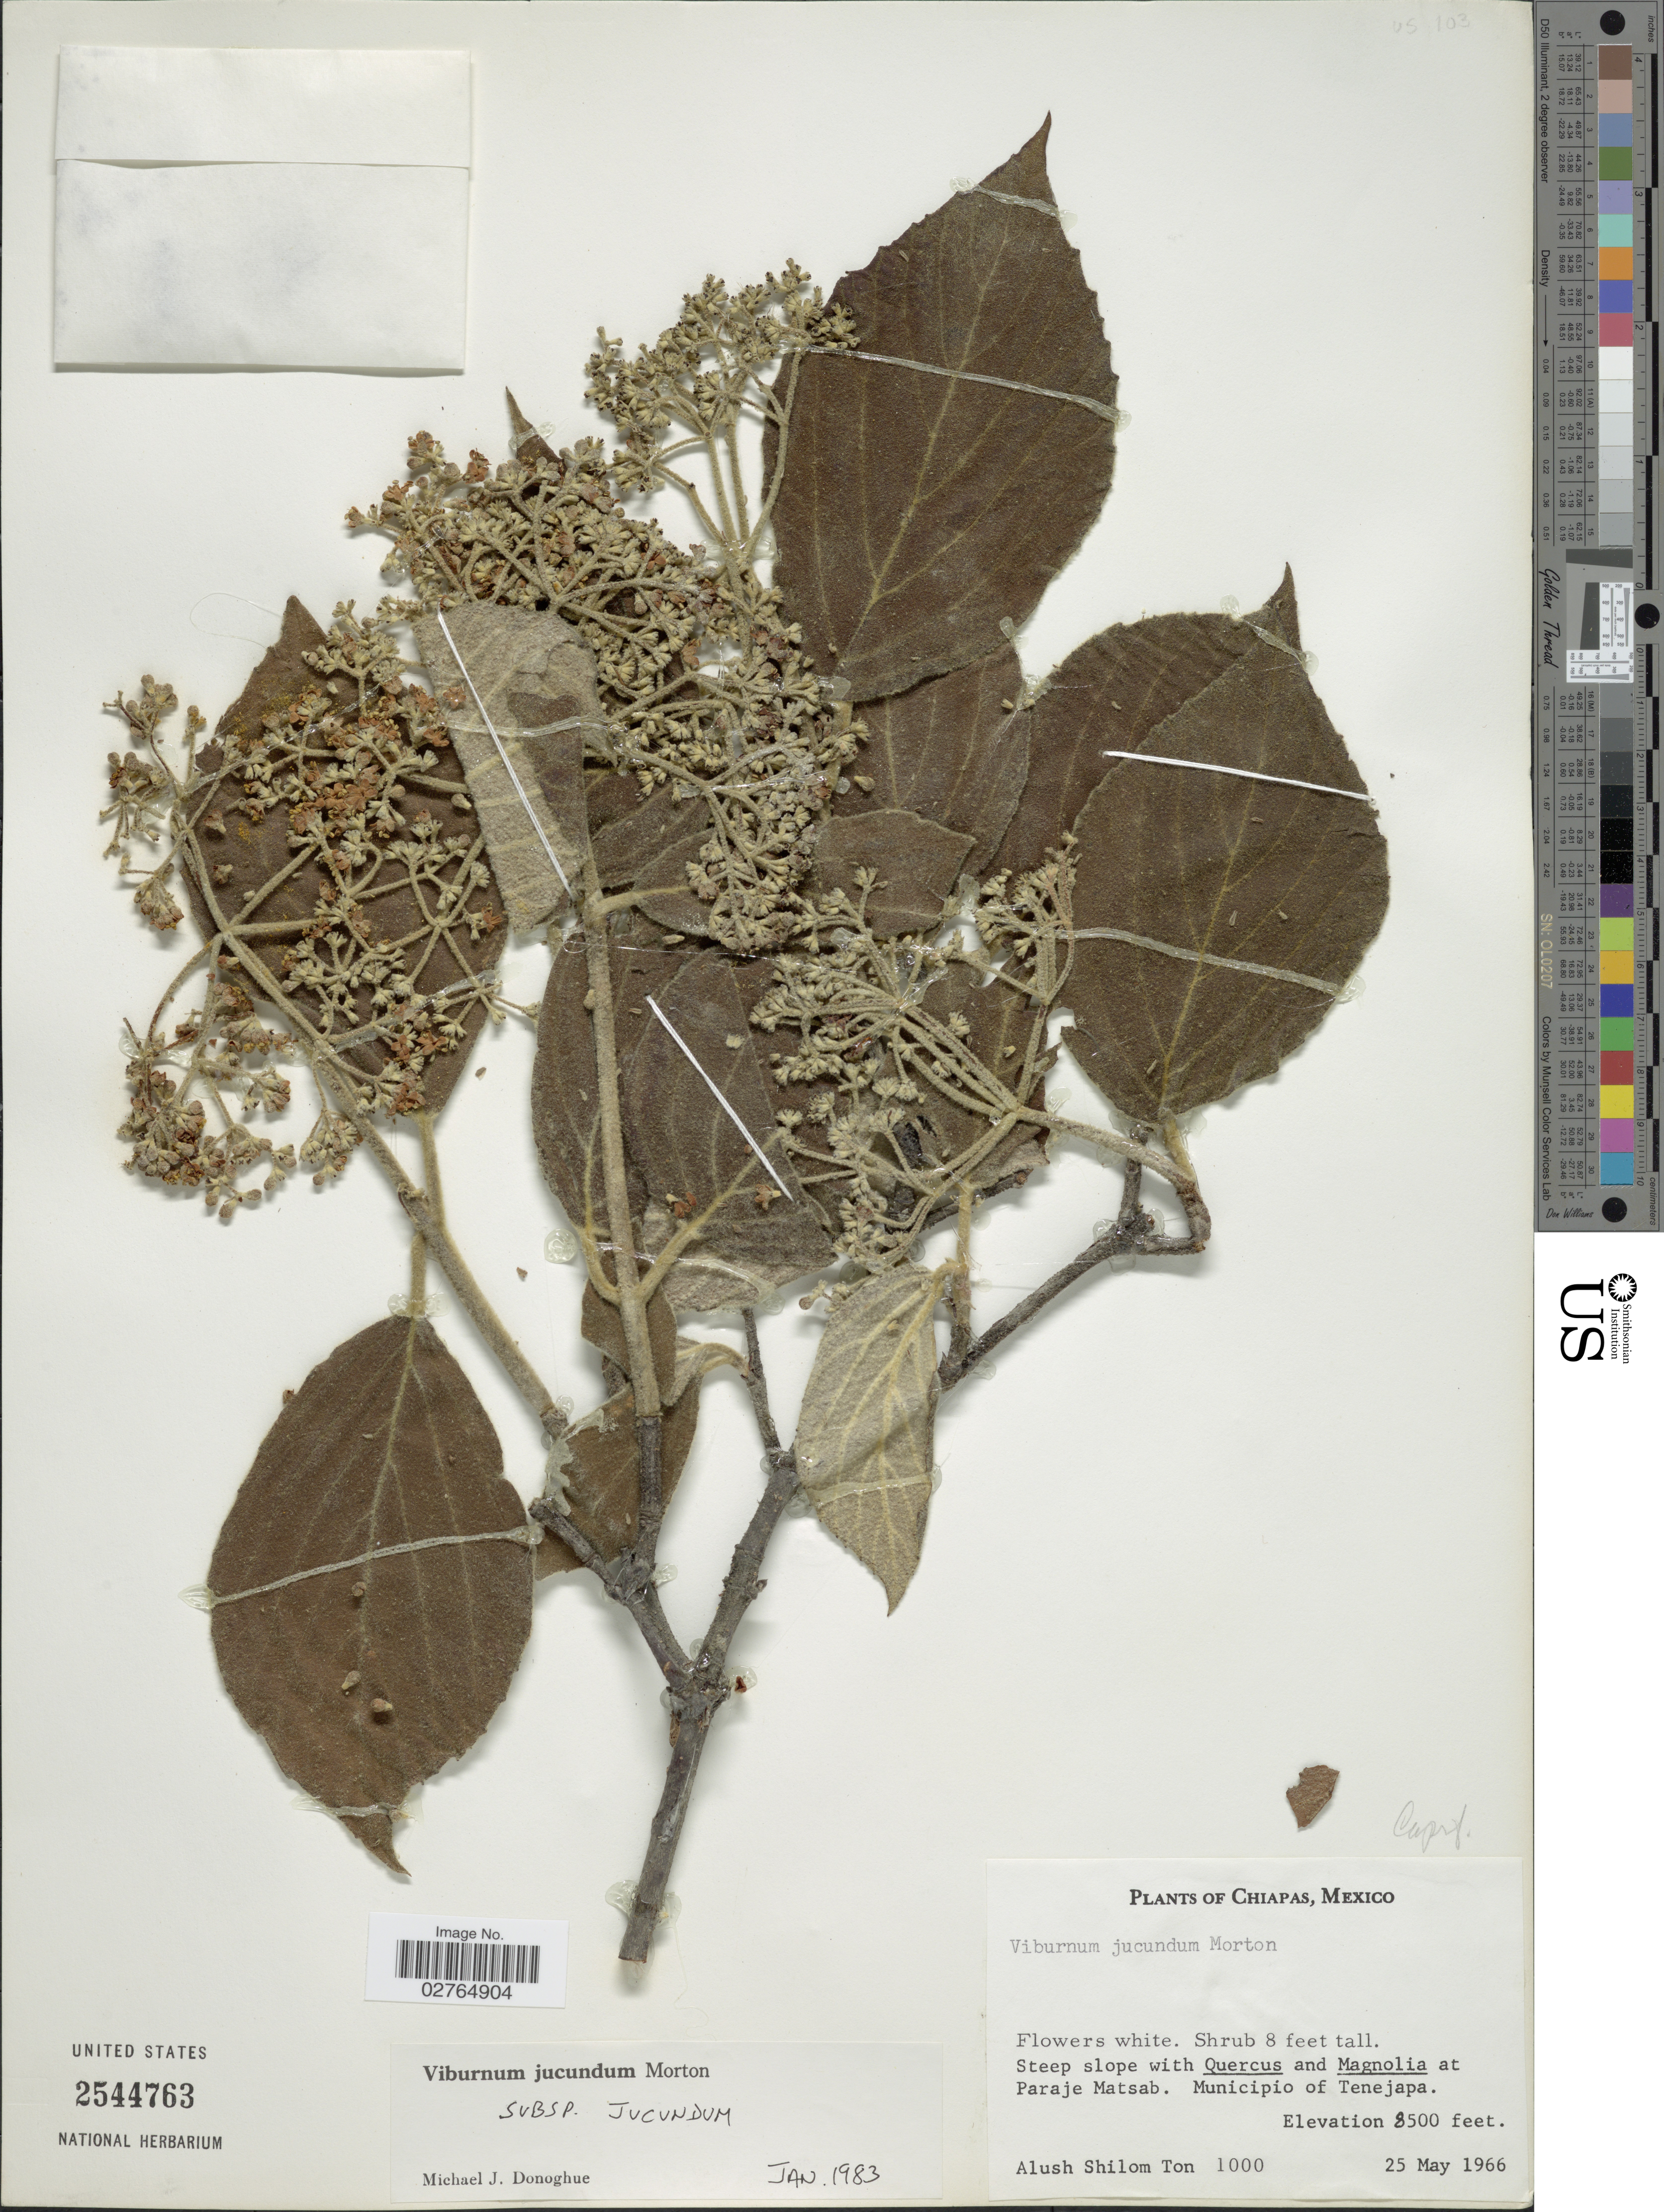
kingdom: Plantae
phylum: Tracheophyta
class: Magnoliopsida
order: Dipsacales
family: Viburnaceae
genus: Viburnum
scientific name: Viburnum jucundum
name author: C.V. Morton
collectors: A. M. Ton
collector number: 1000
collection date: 1966-05-25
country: Mexico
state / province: Chiapas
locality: At Paraje Matsab. Municipio of Tenejapa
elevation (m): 2591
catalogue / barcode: US 2544763